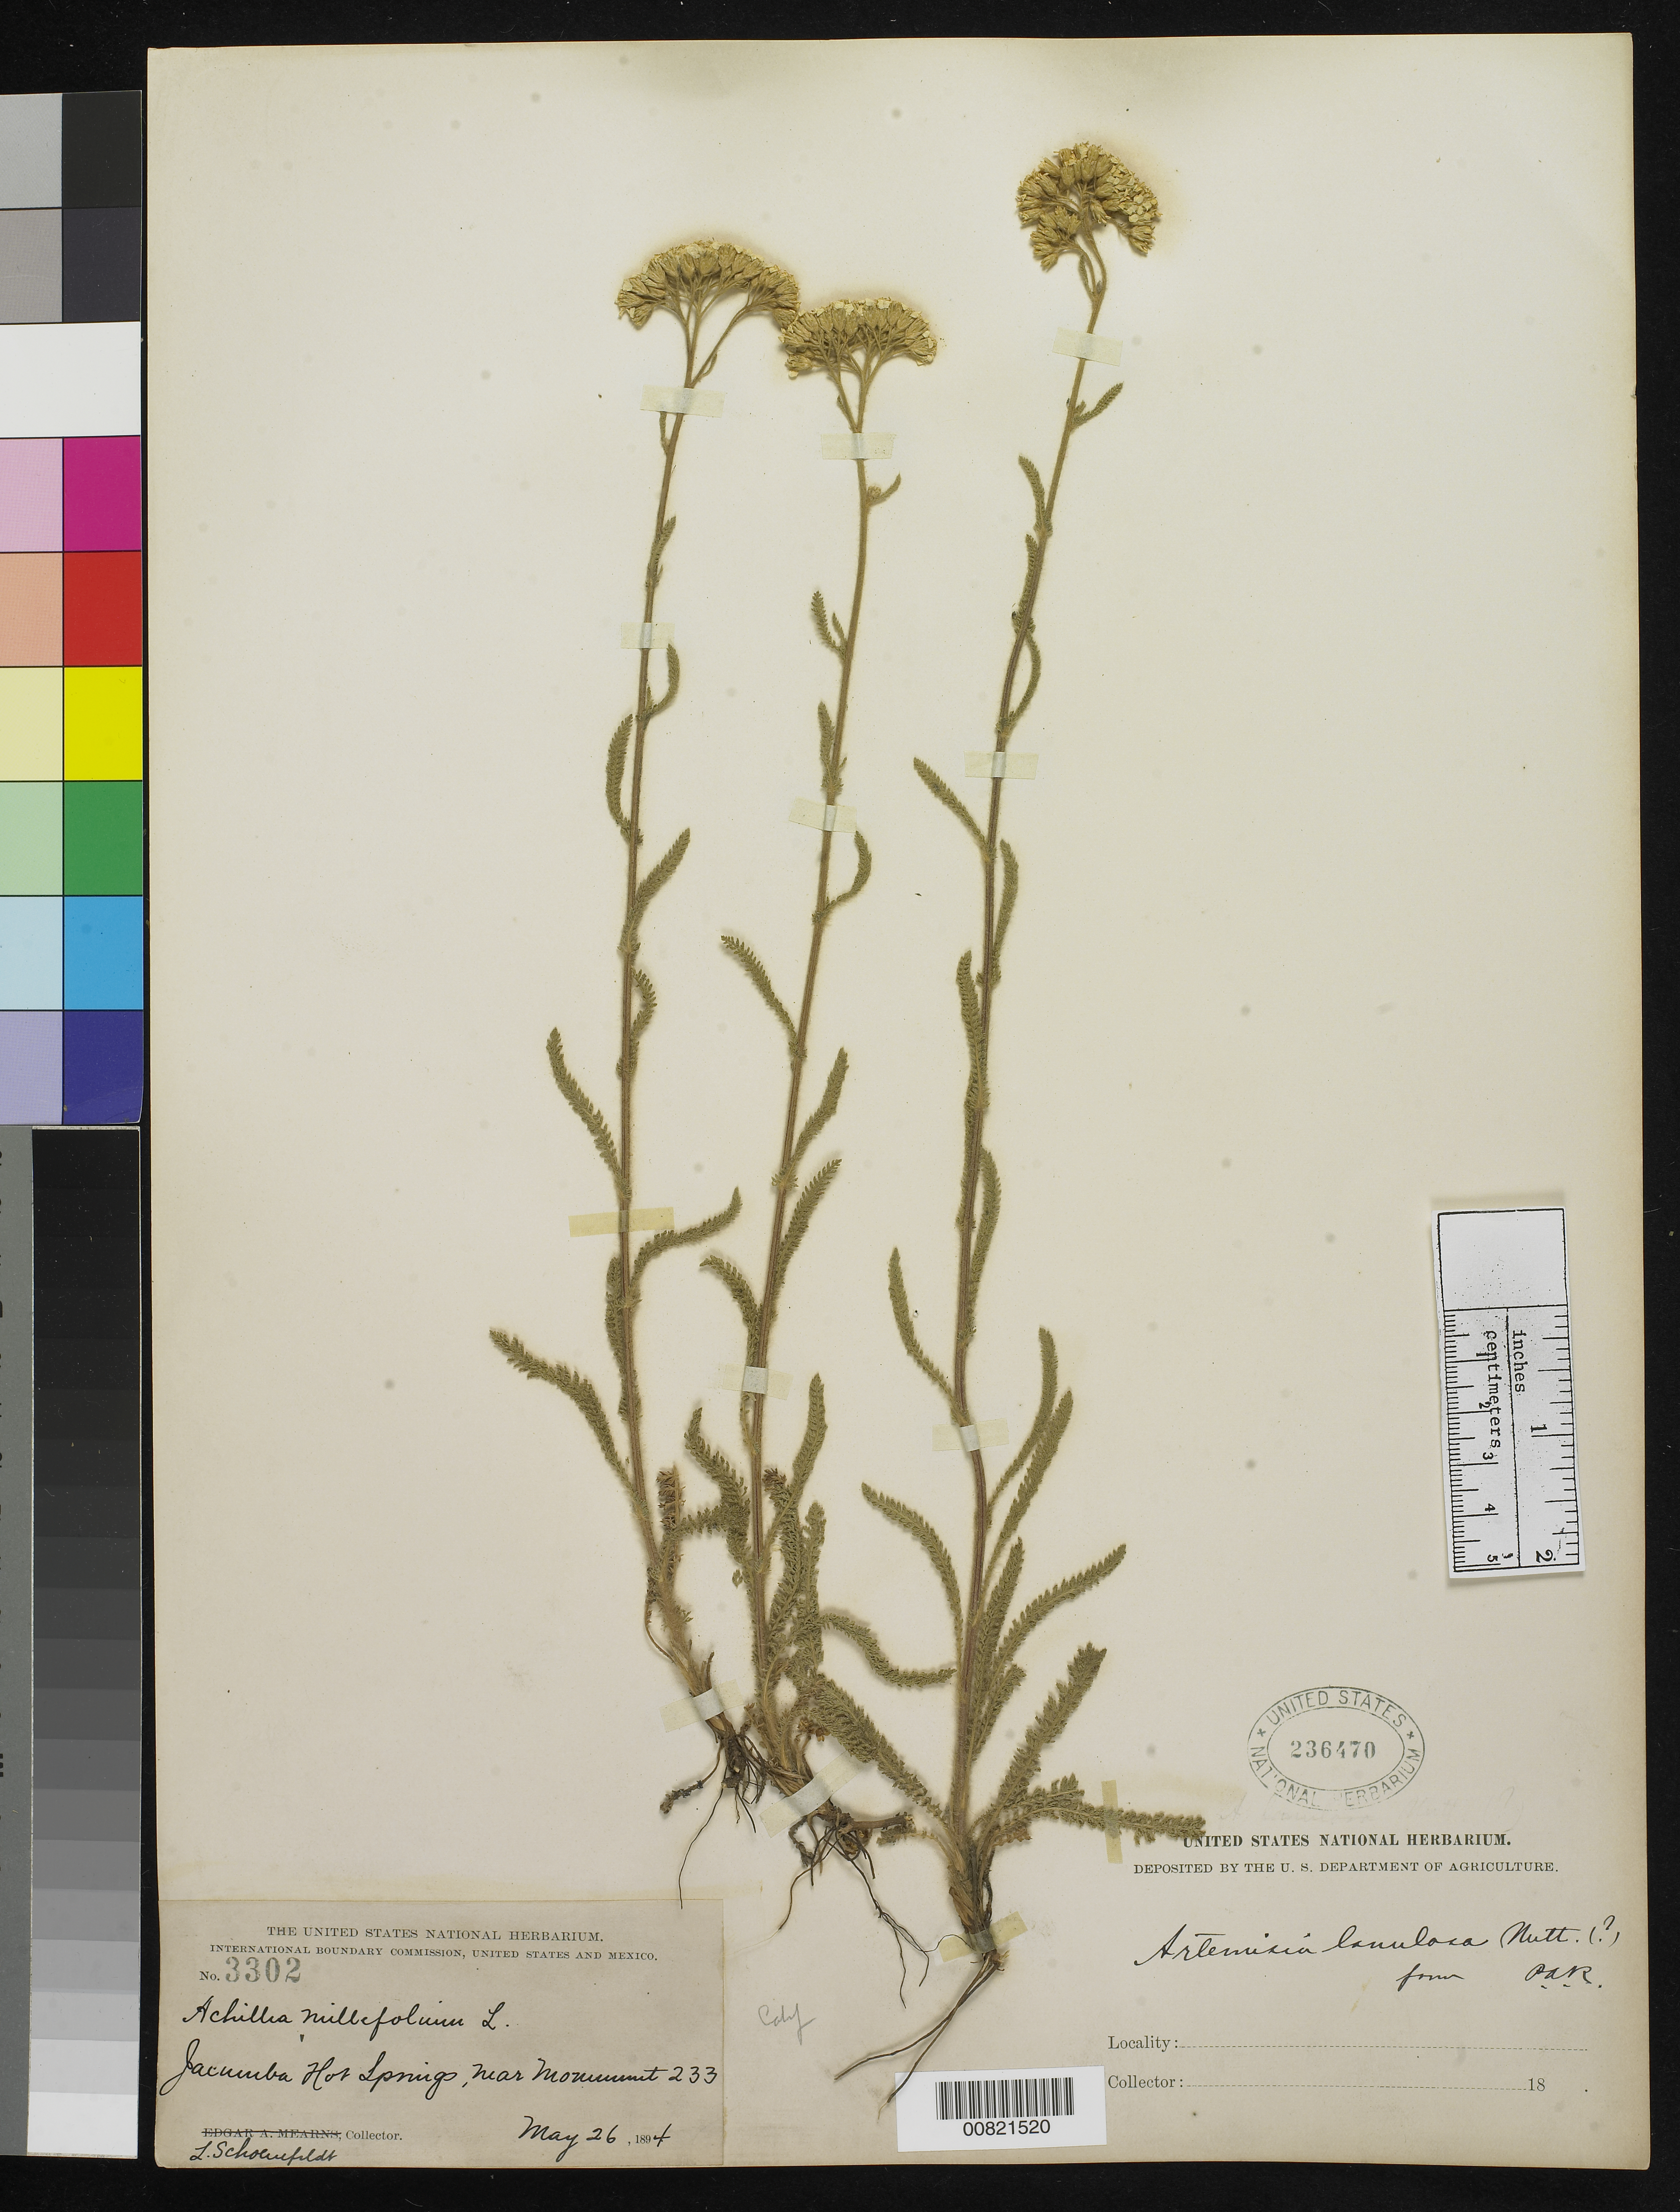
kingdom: Plantae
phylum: Tracheophyta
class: Magnoliopsida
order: Asterales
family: Asteraceae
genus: Achillea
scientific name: Achillea lanulosa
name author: Nutt.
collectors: L. Schoenfeldt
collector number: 3302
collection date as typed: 26 May 1894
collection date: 1894-05-26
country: United States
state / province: California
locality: Jacumba Hot Springs, near monument 233.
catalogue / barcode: US 236470